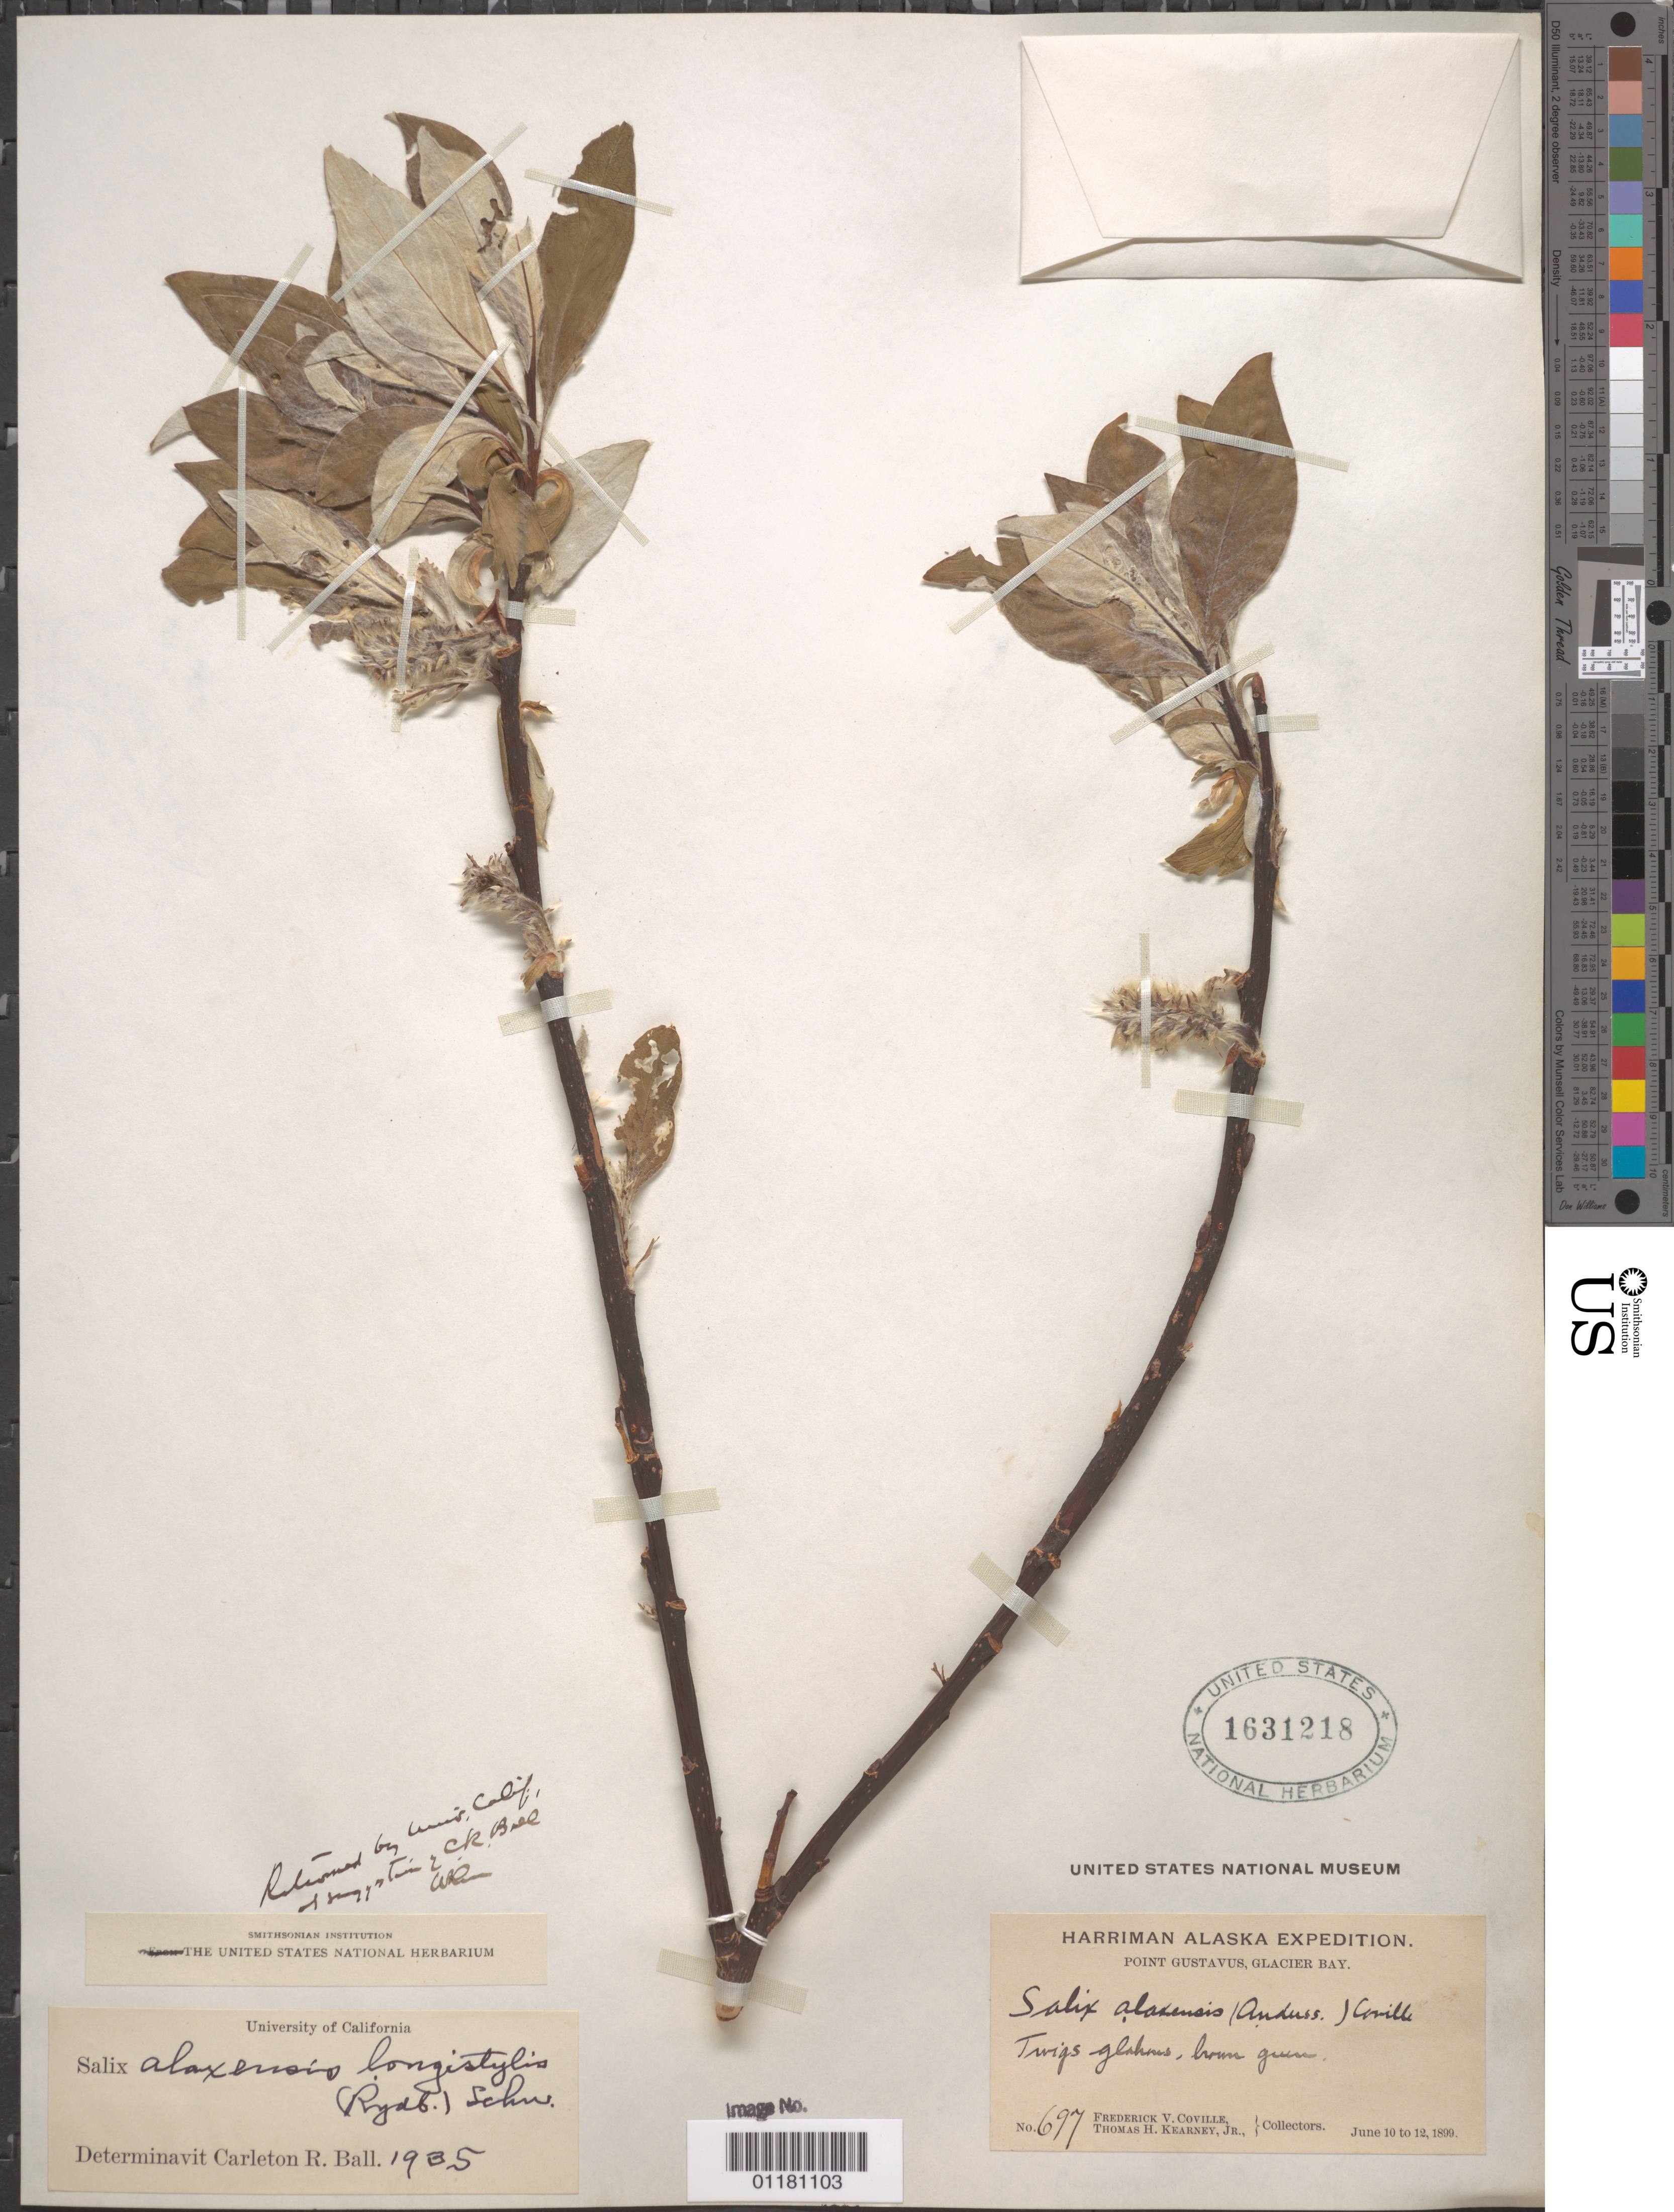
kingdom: Plantae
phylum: Tracheophyta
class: Magnoliopsida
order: Malpighiales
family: Salicaceae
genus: Salix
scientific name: Salix alaxensis var. longistylis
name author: (Rydb.) C.K. Schneid.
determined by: Ball, C. R.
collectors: F. V. Coville & T. H. Kearney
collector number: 697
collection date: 1899-06-10/1899-06-12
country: United States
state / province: Alaska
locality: Point Gustavus, Glacier Bay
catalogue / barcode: US 1631218